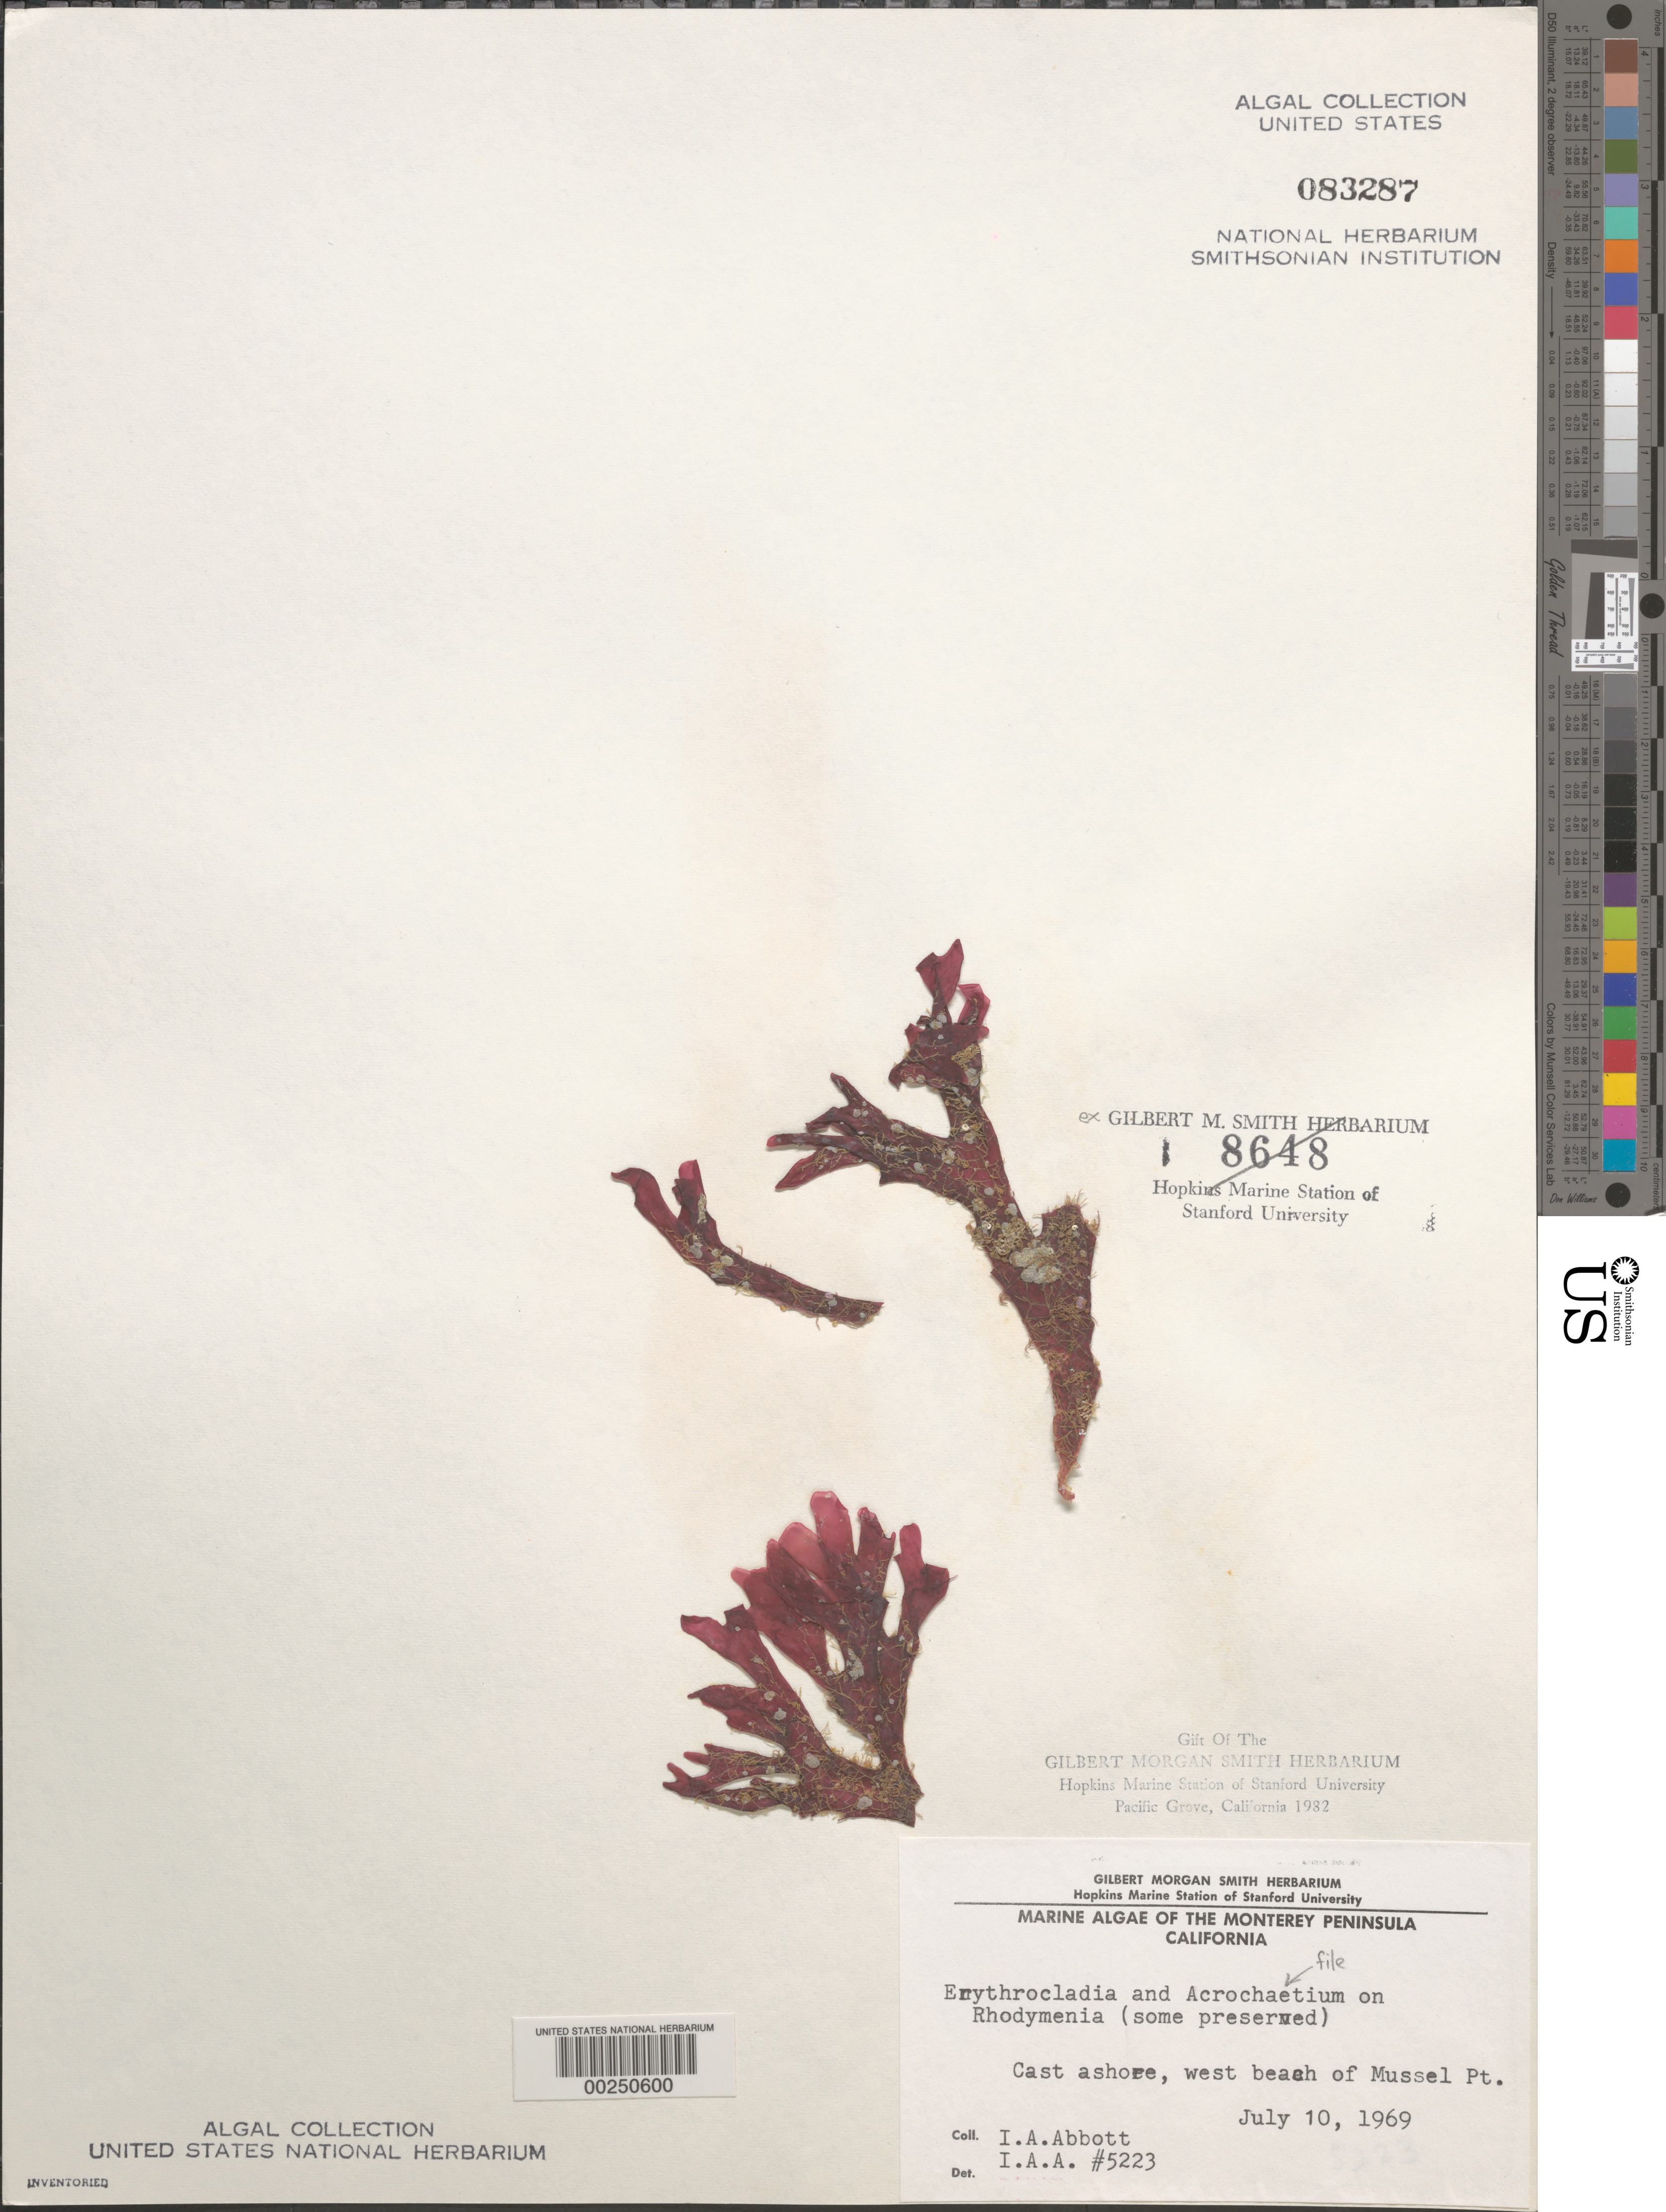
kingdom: Plantae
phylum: Rhodophyta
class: Florideophyceae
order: Acrochaetiales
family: Acrochaetiaceae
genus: Acrochaetium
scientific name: Acrochaetium sp.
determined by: Abbott, Isabella A.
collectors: I. A. Abbott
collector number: IAA 5223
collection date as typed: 10 Jul 1969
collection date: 1969-07-10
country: United States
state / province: California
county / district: Monterey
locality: West Beach of Mussel Point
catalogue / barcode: US 83287